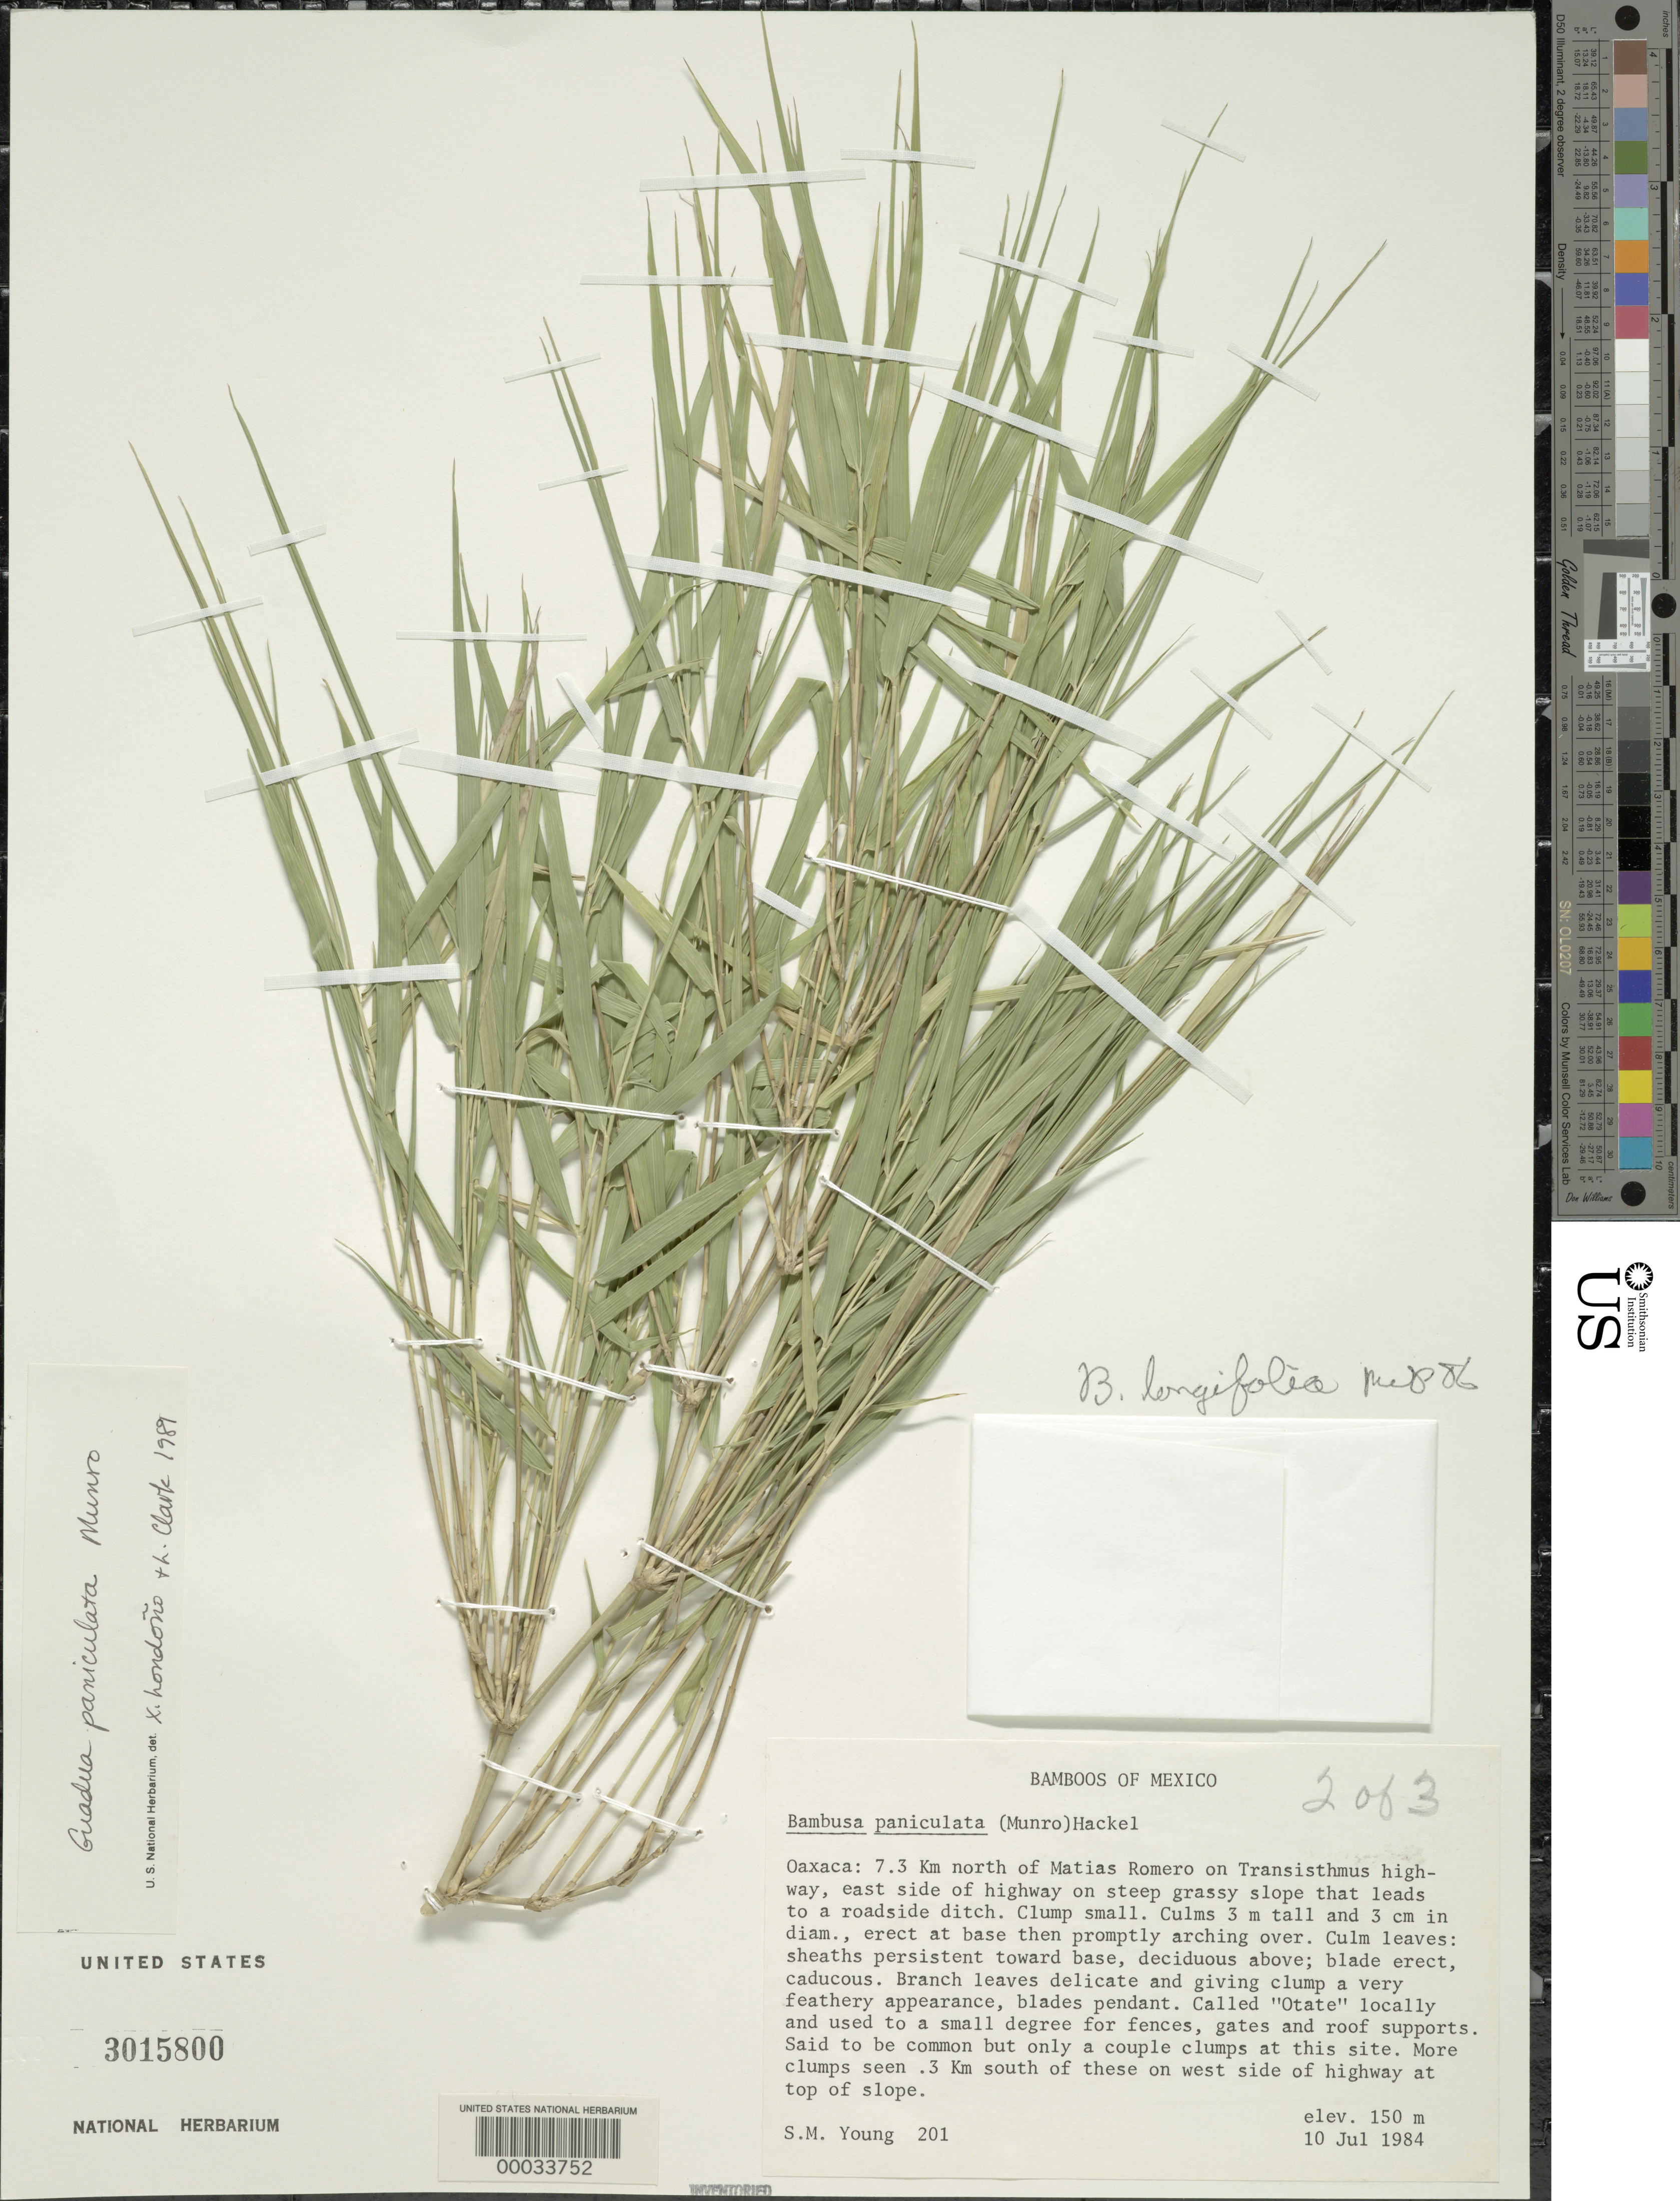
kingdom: Plantae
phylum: Tracheophyta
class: Liliopsida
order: Poales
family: Poaceae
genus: Guadua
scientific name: Guadua refracta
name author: Munro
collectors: S. Young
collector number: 201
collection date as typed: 10 Jul 1984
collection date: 1984-07-10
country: Mexico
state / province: Oaxaca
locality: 7.3 km N of Matias Romero on Transisthmus highway, E side of highway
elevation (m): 150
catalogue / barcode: US 3015800